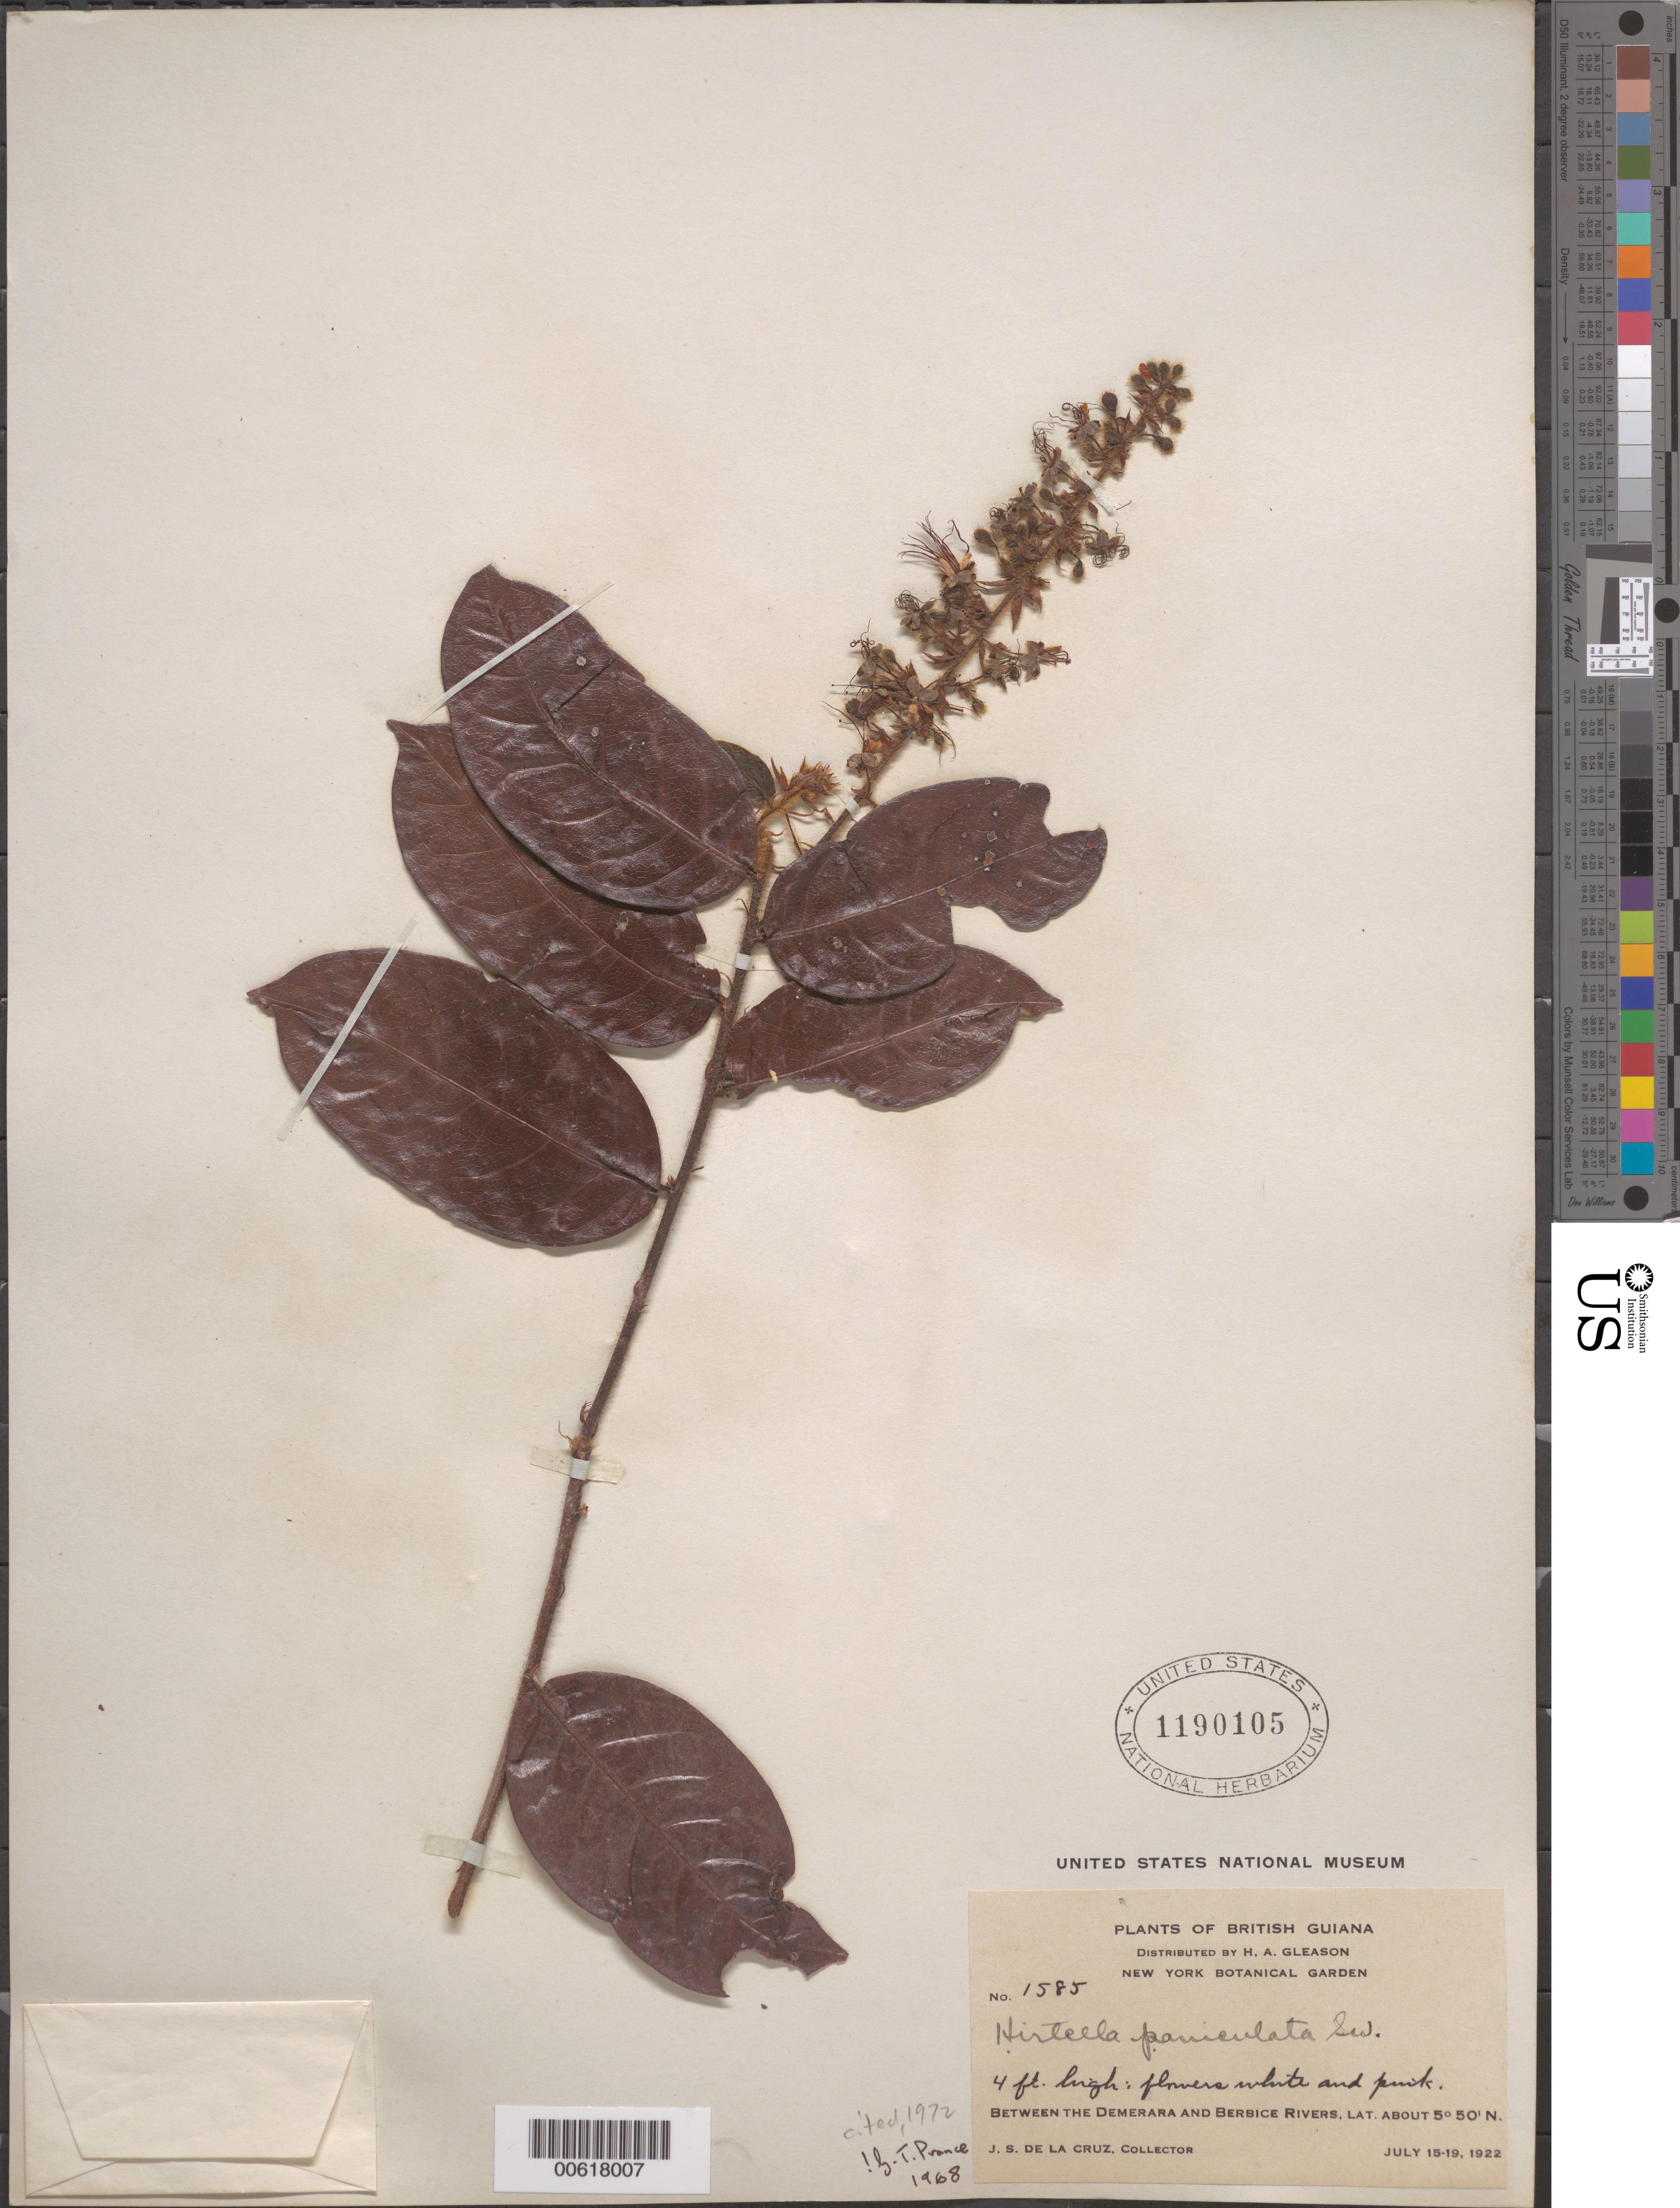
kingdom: Plantae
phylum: Tracheophyta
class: Magnoliopsida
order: Malpighiales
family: Chrysobalanaceae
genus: Hirtella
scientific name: Hirtella paniculata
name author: Sw.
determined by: Prance, G. T.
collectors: J. S. de la Cruz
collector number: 1585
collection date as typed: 15-Jul-22 to 19-Jul-22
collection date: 1922-07-15/1922-07-19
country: Guyana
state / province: U. Demerara-Berbice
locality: Demerara River to the Berbice River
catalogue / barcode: US 1190105